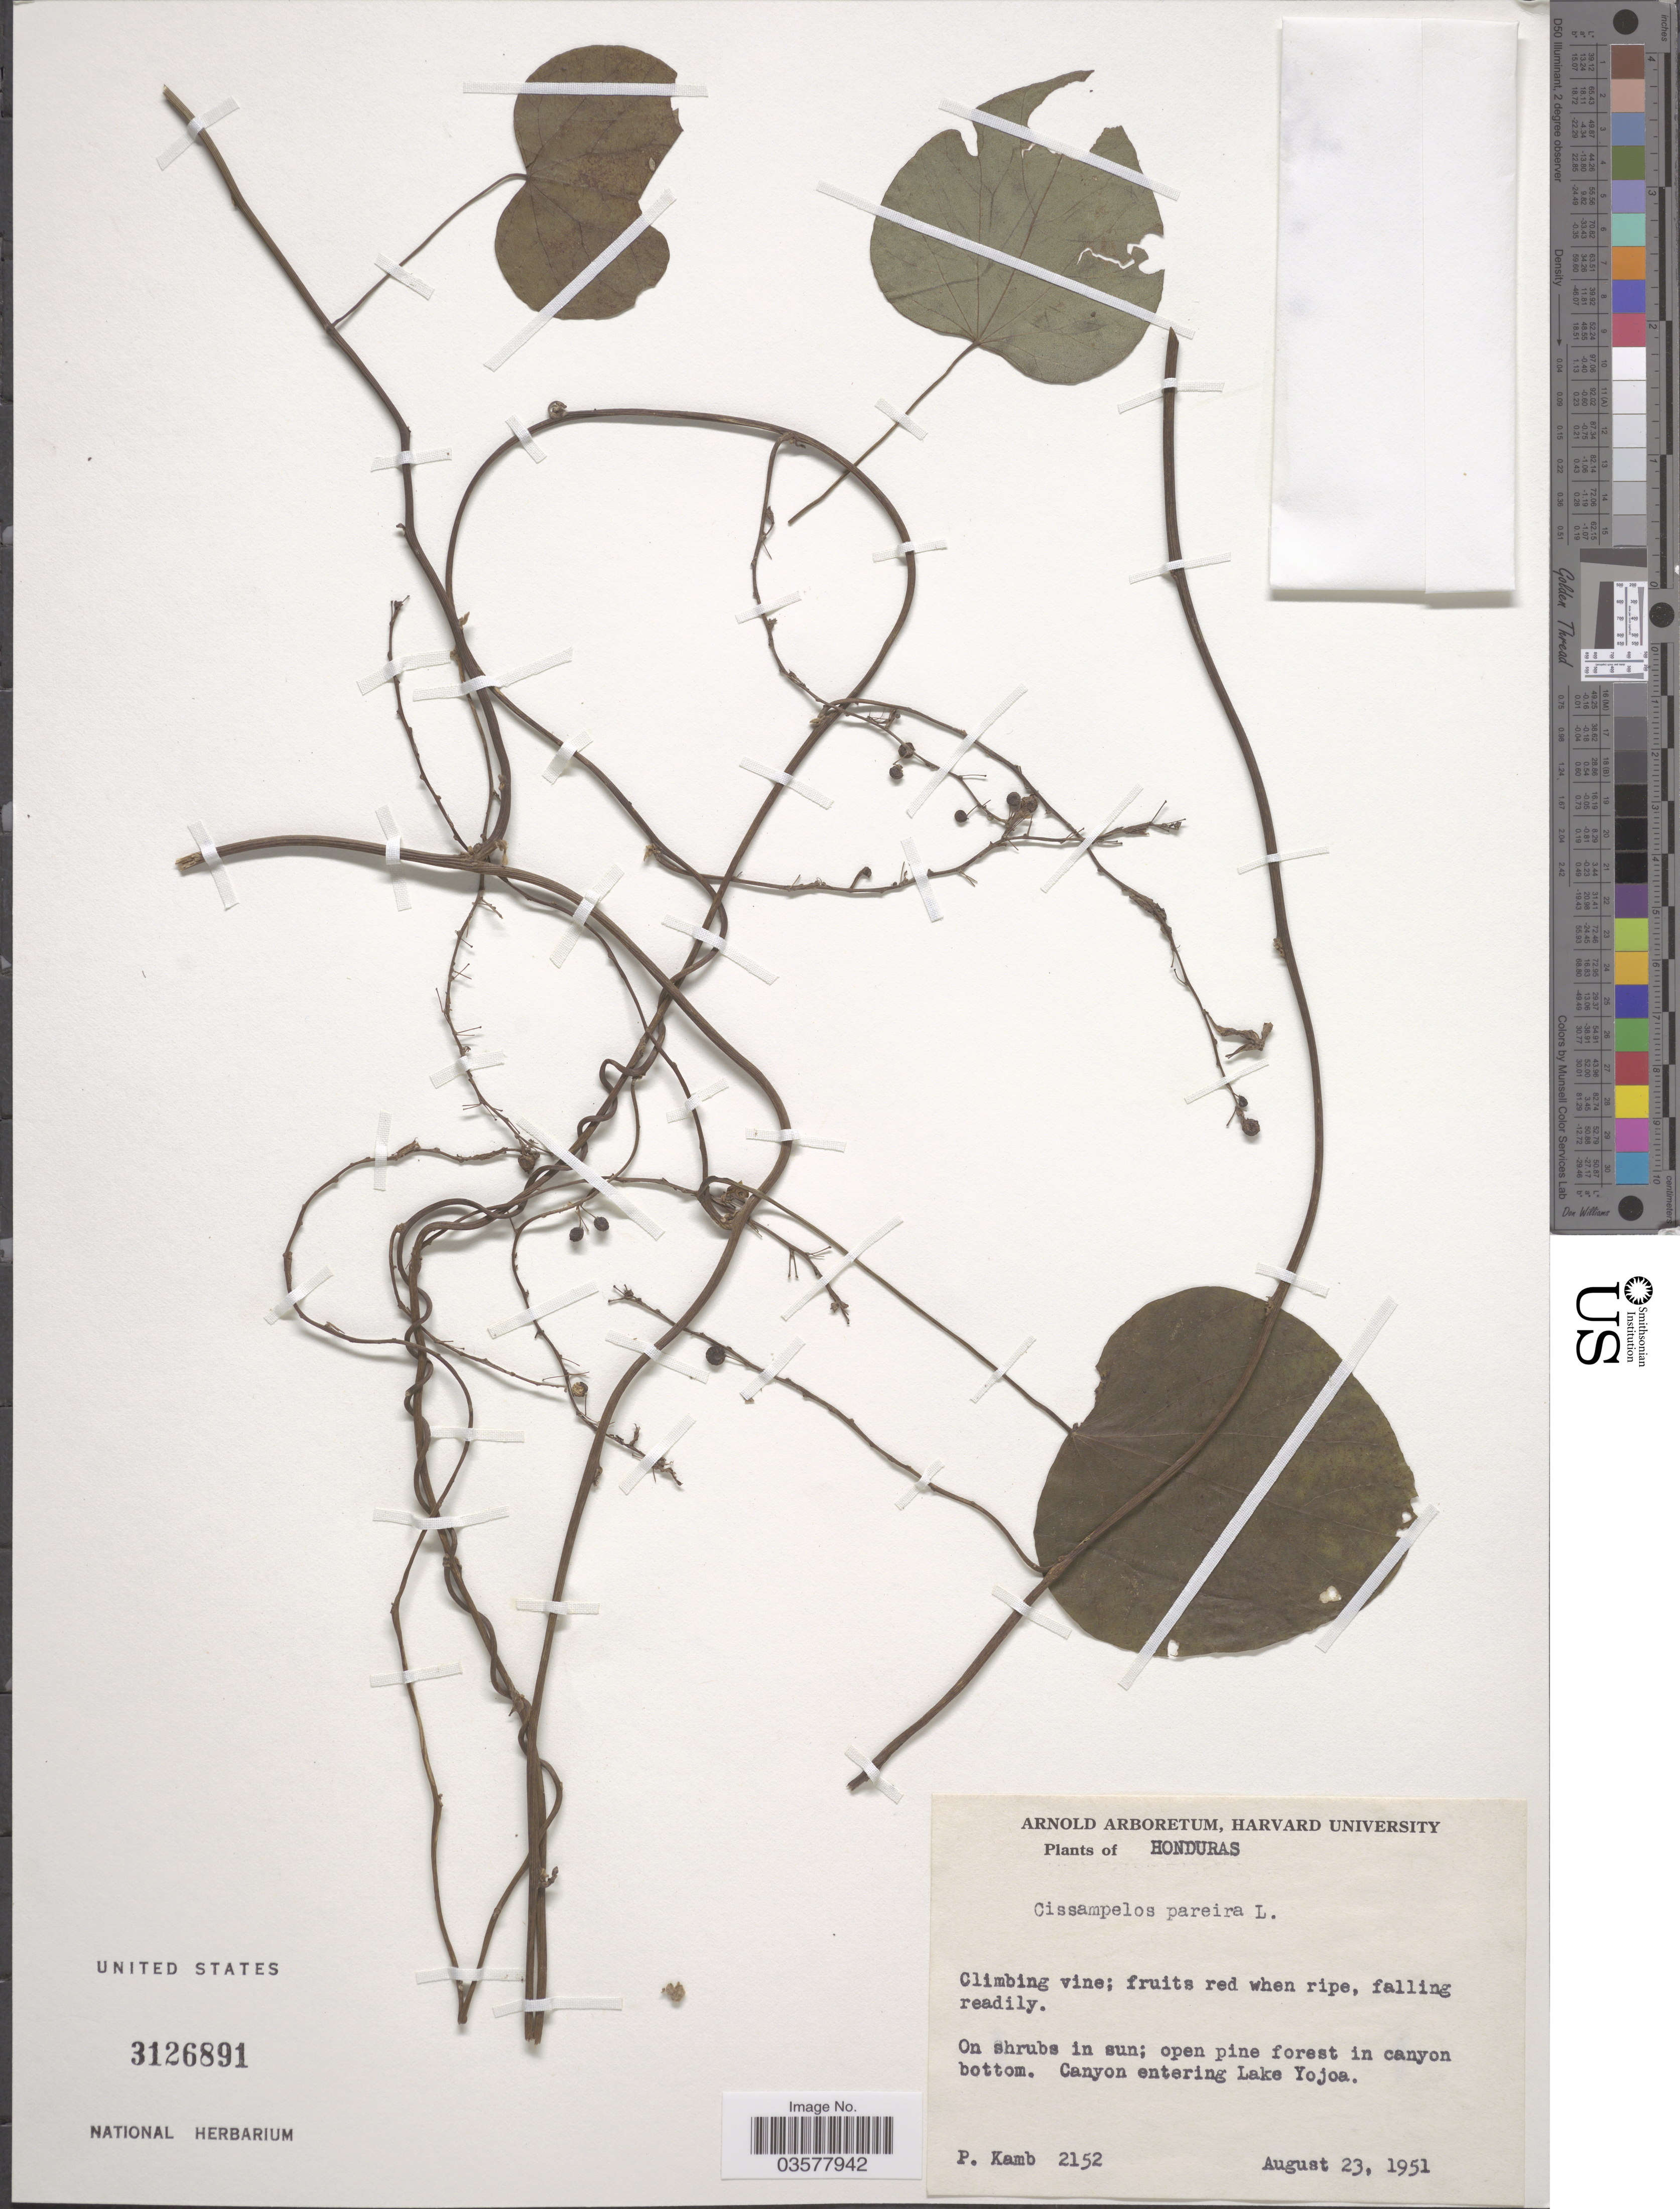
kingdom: Plantae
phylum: Tracheophyta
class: Magnoliopsida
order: Ranunculales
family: Menispermaceae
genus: Cissampelos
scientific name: Cissampelos pareira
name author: L.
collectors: P. Kamb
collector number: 2152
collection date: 1951-08-23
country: Honduras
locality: Canyon entering Lake Yojoa.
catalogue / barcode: US 3126891